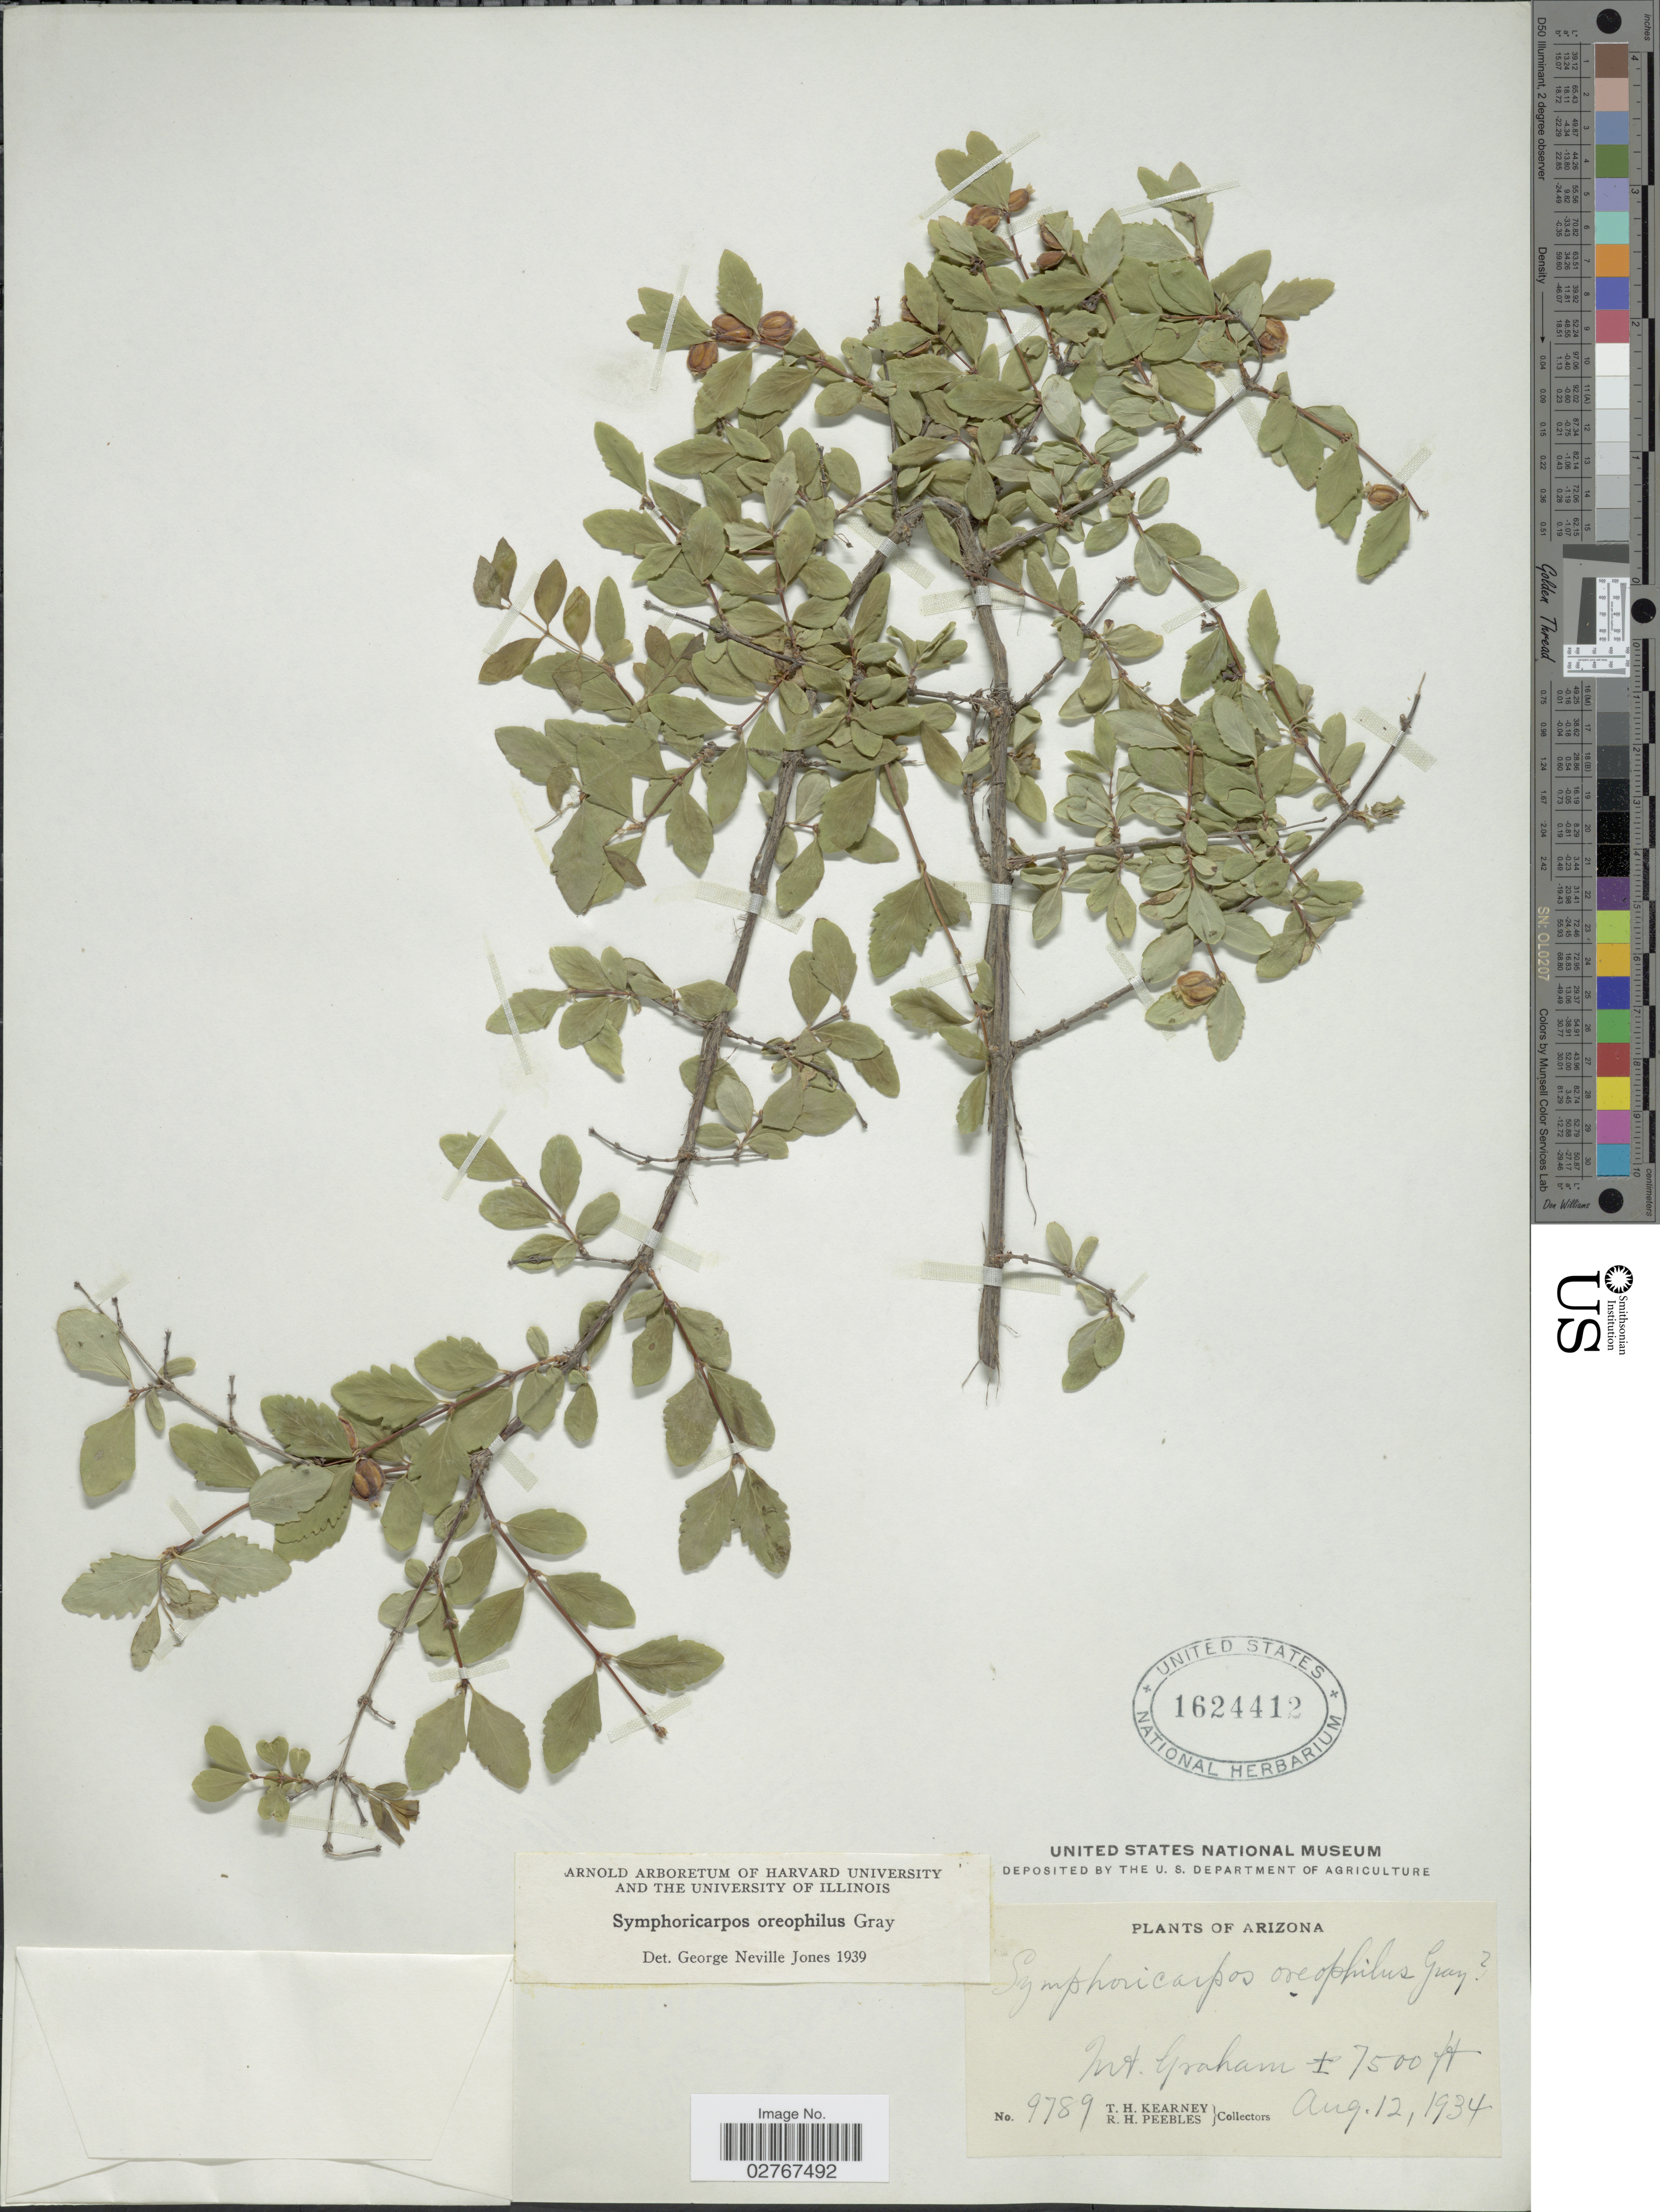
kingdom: Plantae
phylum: Tracheophyta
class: Magnoliopsida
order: Dipsacales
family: Caprifoliaceae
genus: Symphoricarpos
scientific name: Symphoricarpos oreophilus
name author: A. Gray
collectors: T. H. Kearney & R. H. Peebles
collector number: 9789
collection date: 1934-08-12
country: United States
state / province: Arizona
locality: Mt. Graham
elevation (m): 2286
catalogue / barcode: US 1624412